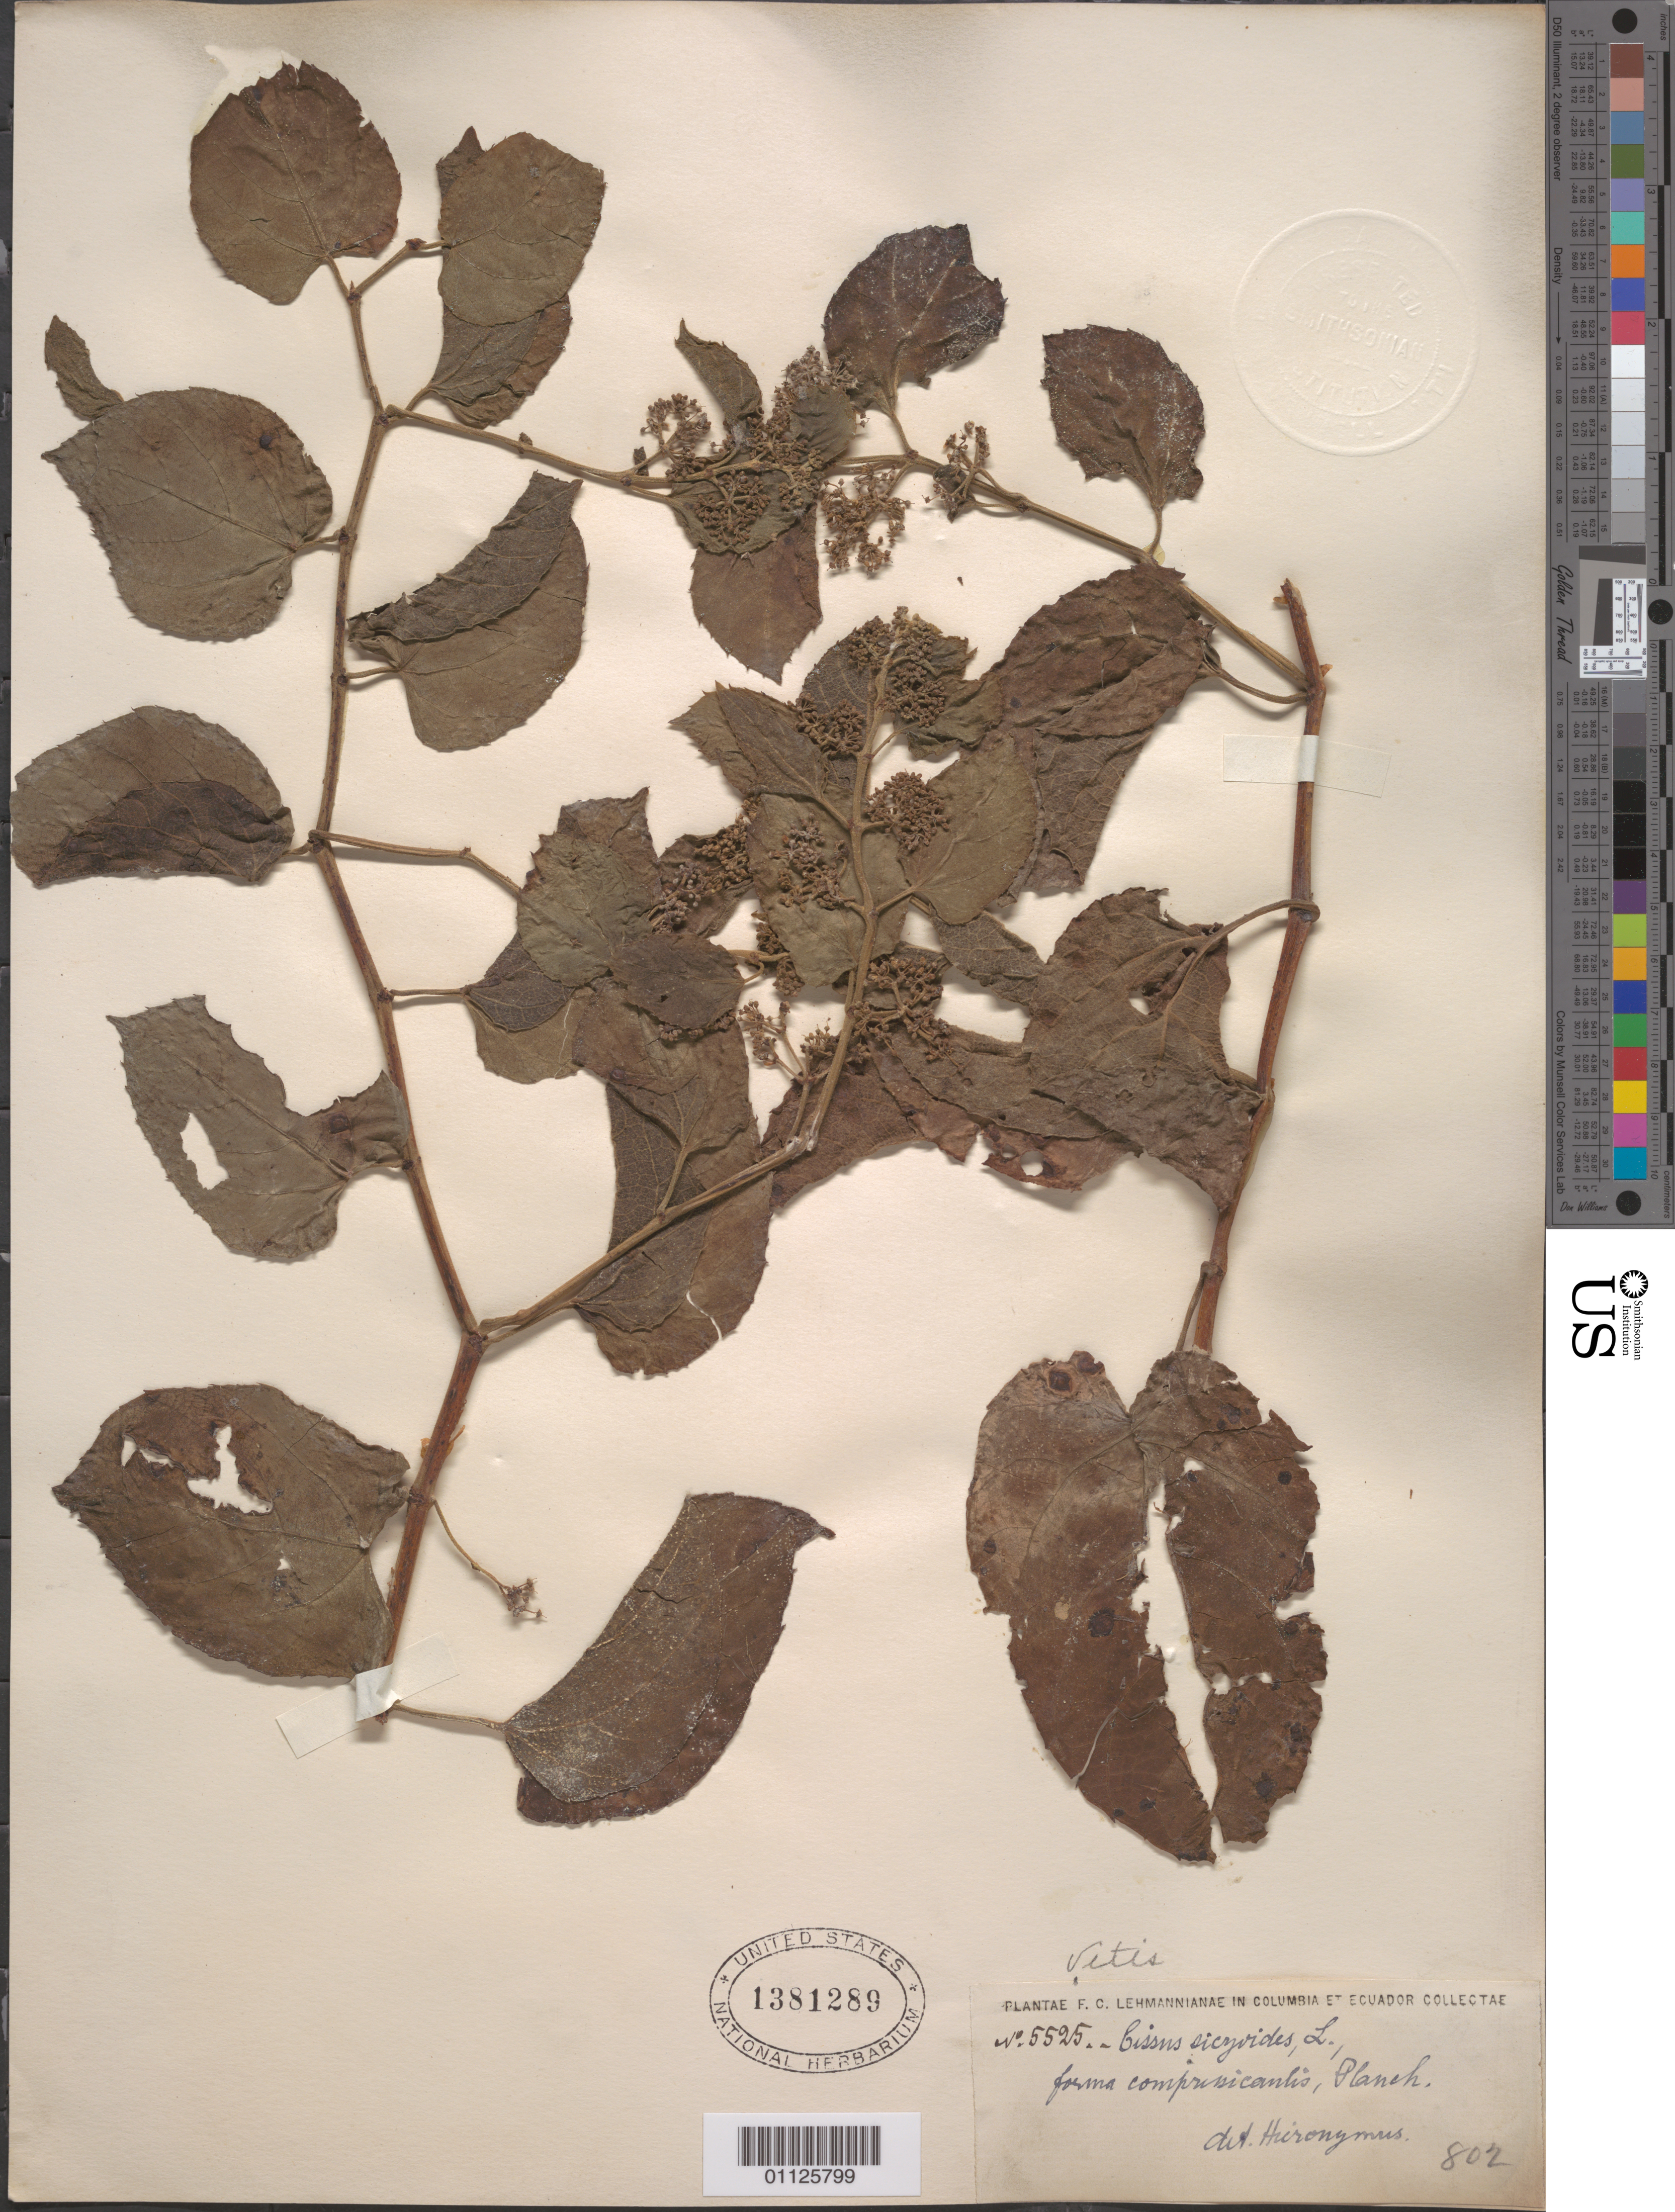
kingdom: Plantae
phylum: Tracheophyta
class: Magnoliopsida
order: Vitales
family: Vitaceae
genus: Cissus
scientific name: Cissus verticillata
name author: (L.) Nicolson & C.E. Jarvis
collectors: F. C. Lehmann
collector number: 5525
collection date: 1880/1890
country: Colombia / Ecuador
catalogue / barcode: US 1381289